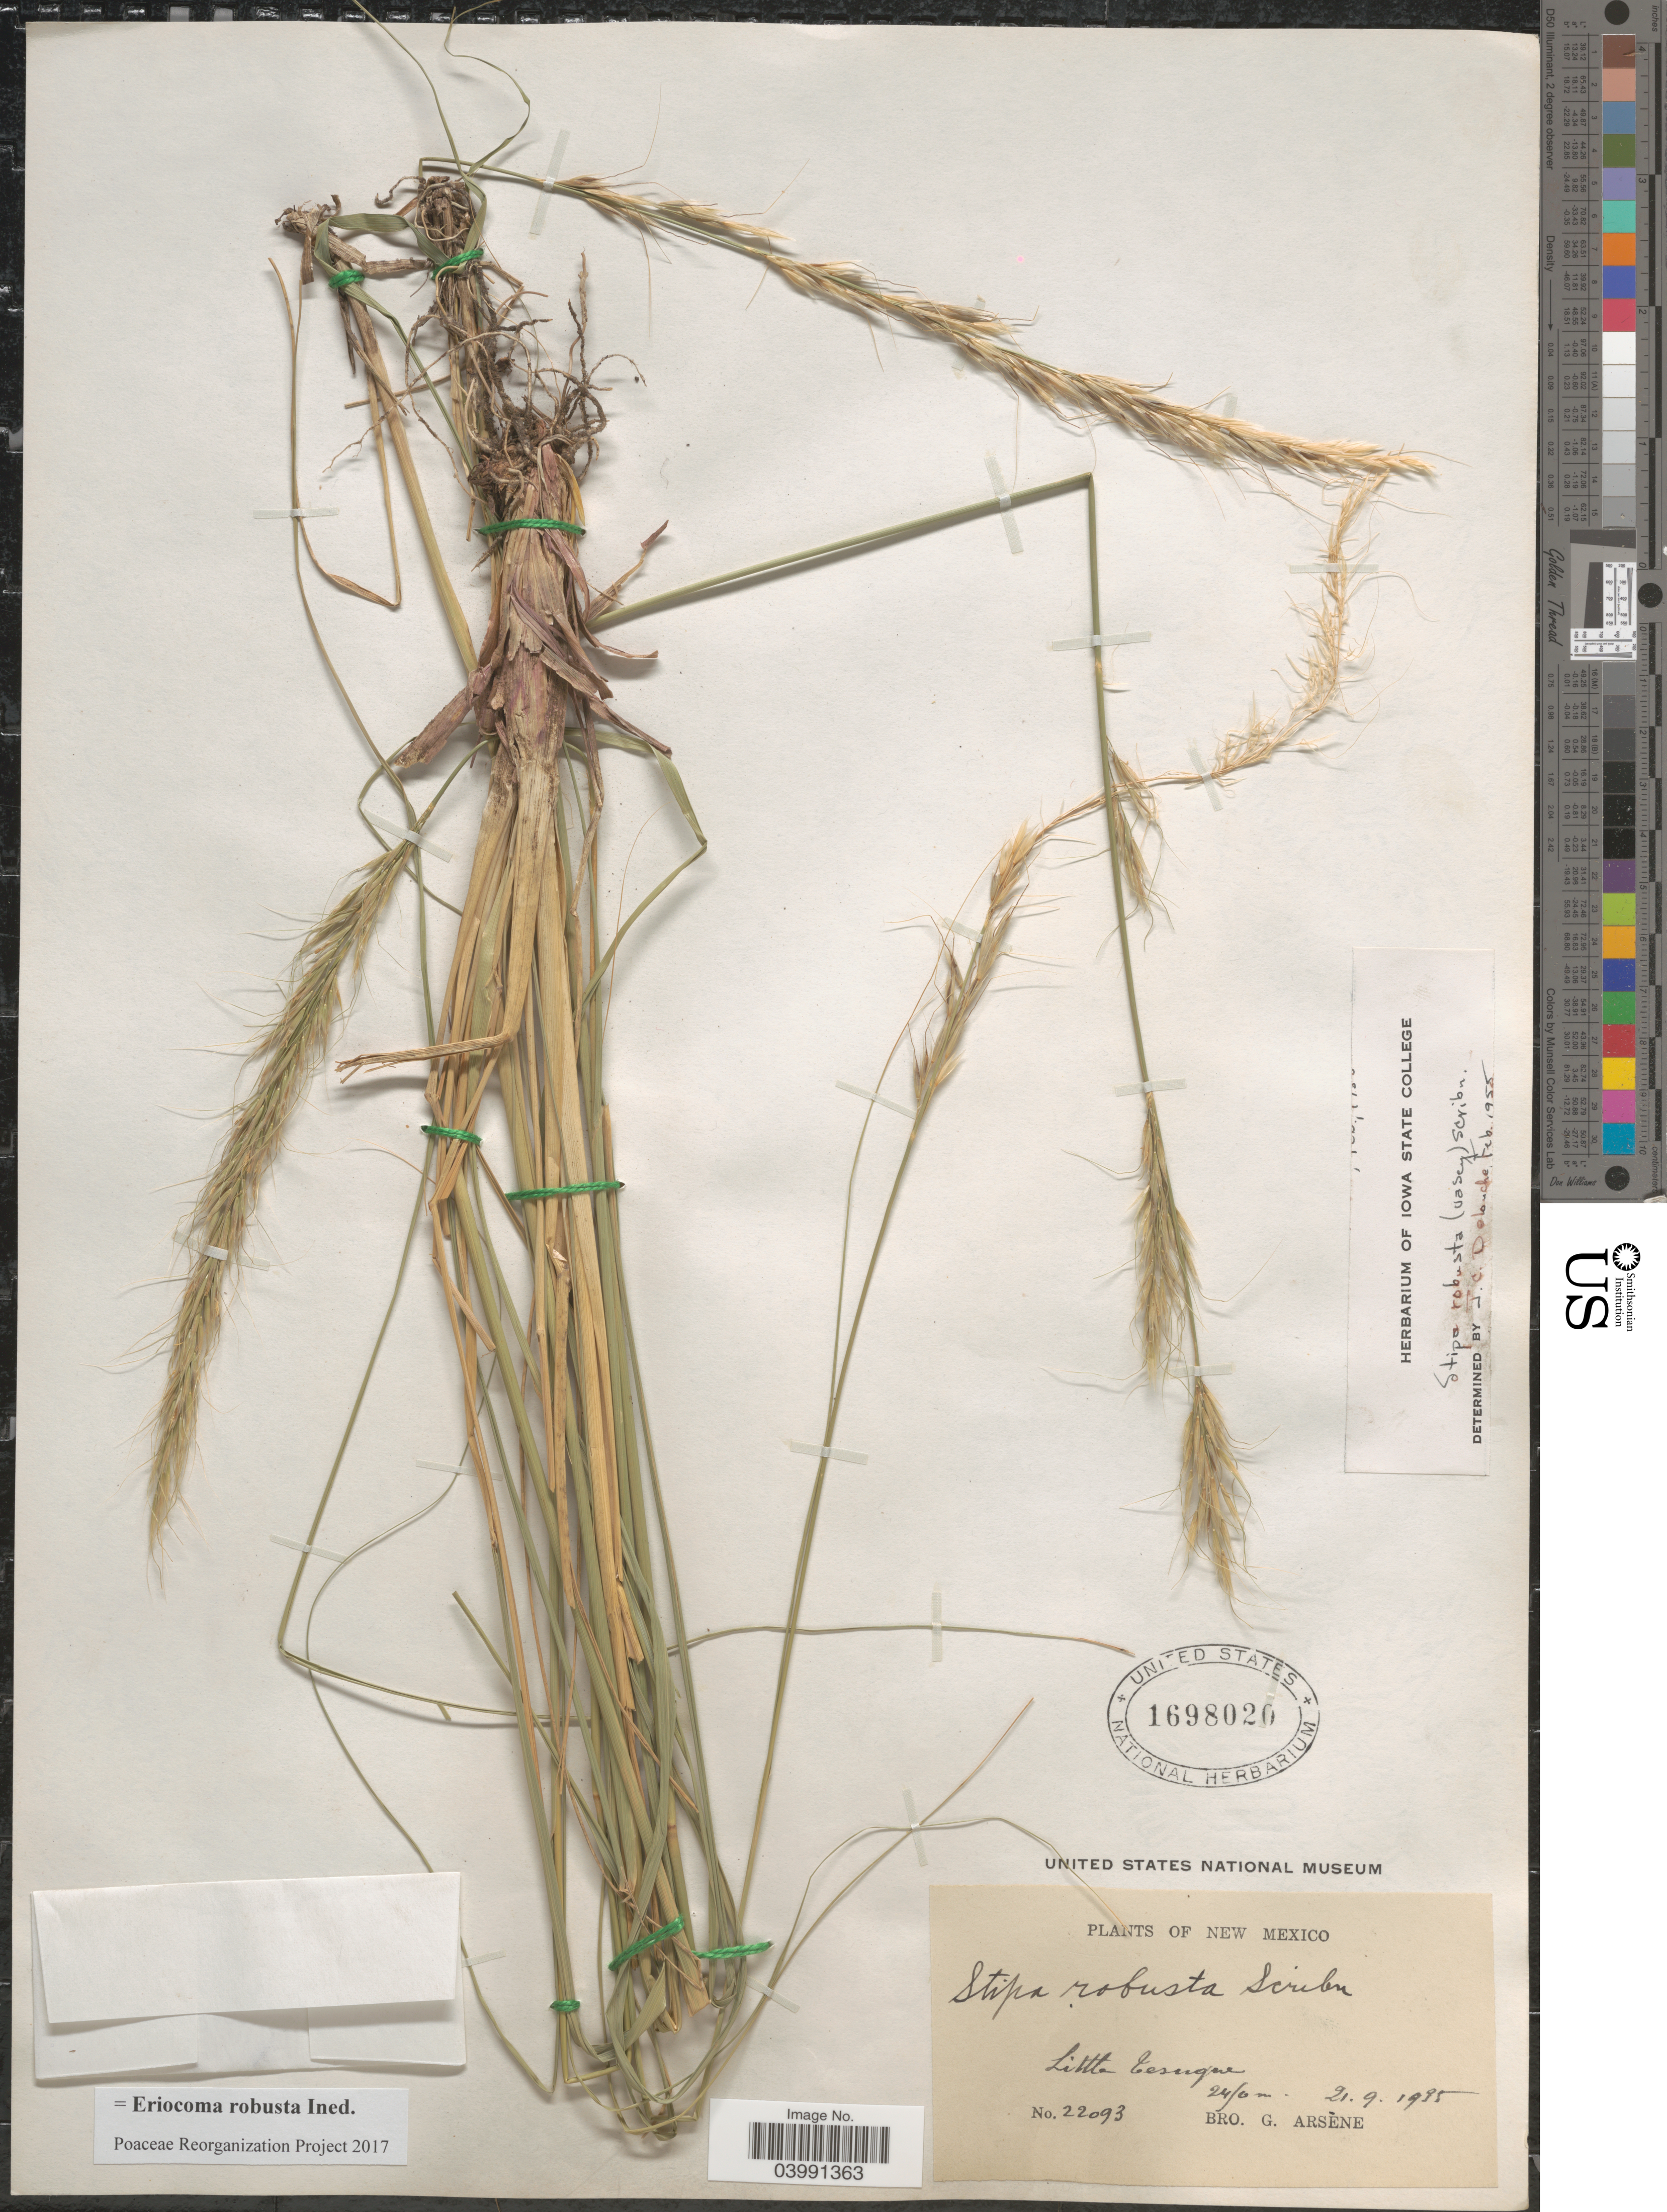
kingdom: Plantae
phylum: Tracheophyta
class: Liliopsida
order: Poales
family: Poaceae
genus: Eriocoma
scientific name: Eriocoma robusta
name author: (Vasey) Romasch.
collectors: Bro. G. Arsène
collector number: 22093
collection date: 1935-09-21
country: United States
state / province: New Mexico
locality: Little Tesuque.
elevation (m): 2450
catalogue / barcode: US 1698020